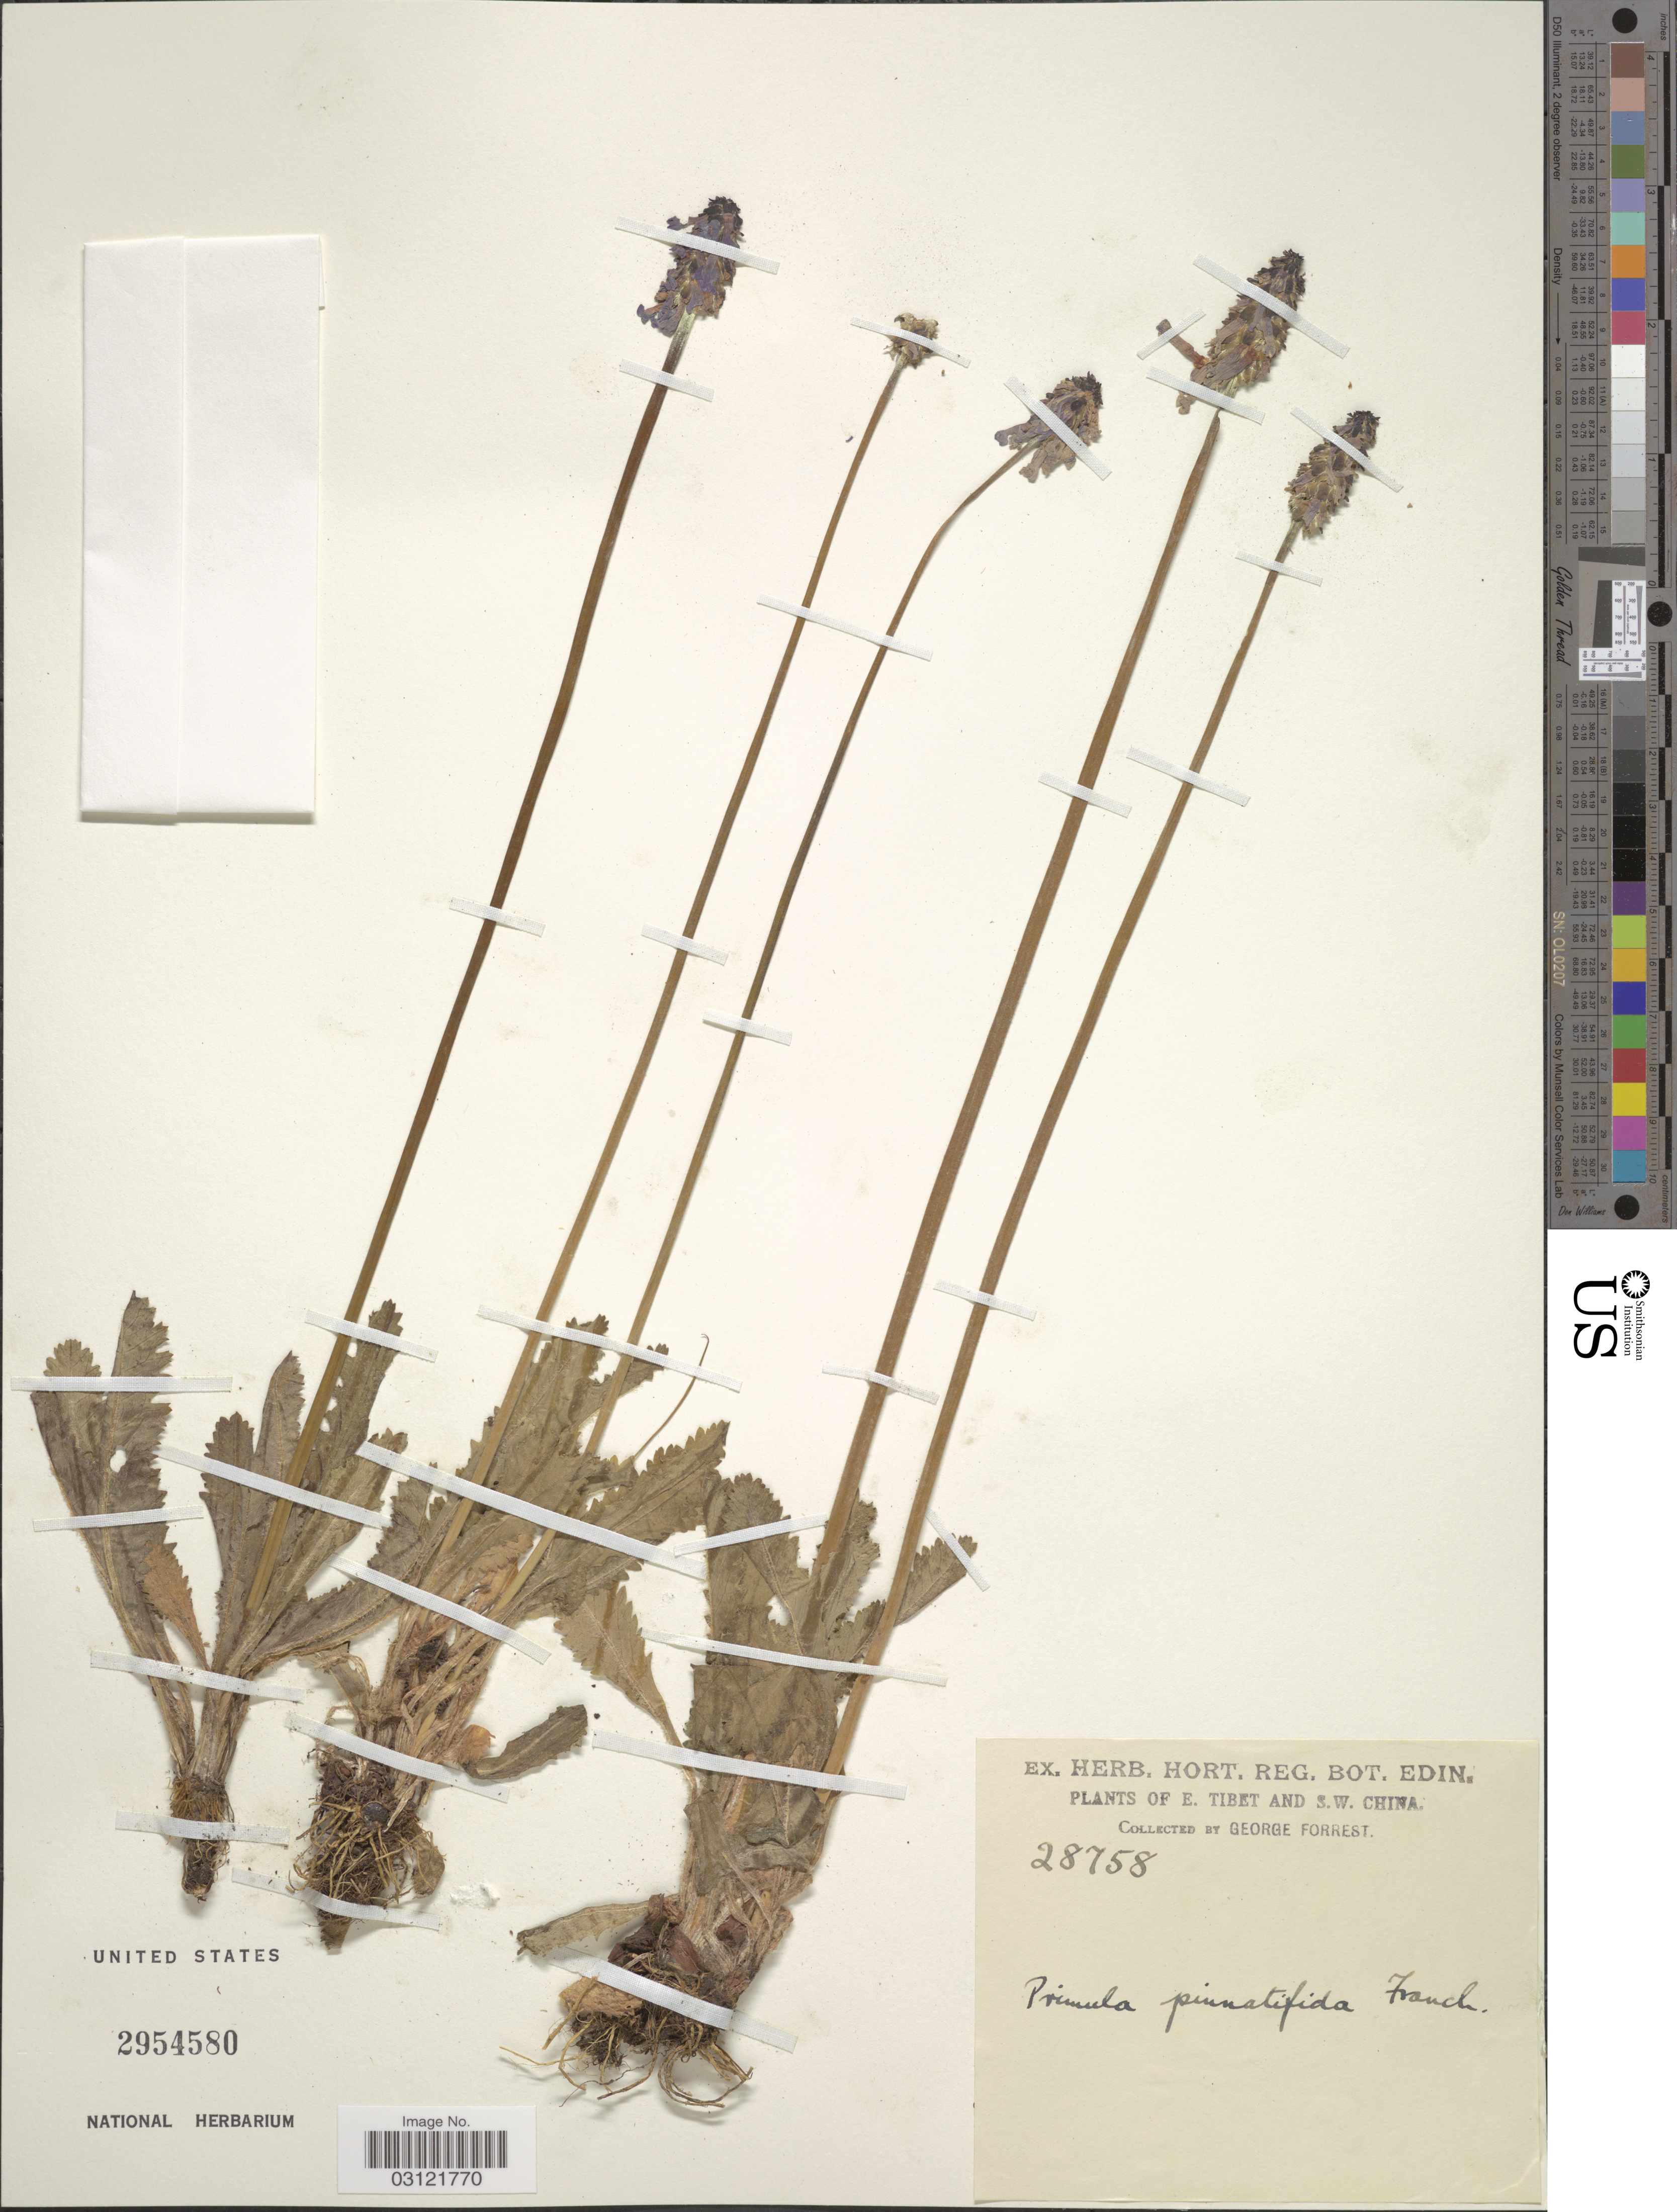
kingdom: Plantae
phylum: Tracheophyta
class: Magnoliopsida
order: Ericales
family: Primulaceae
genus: Primula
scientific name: Primula pinnatifida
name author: Franch.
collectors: G. Forrest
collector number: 28758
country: China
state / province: Xizang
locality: E. Tibet and S.W. China.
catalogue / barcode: US 2954580